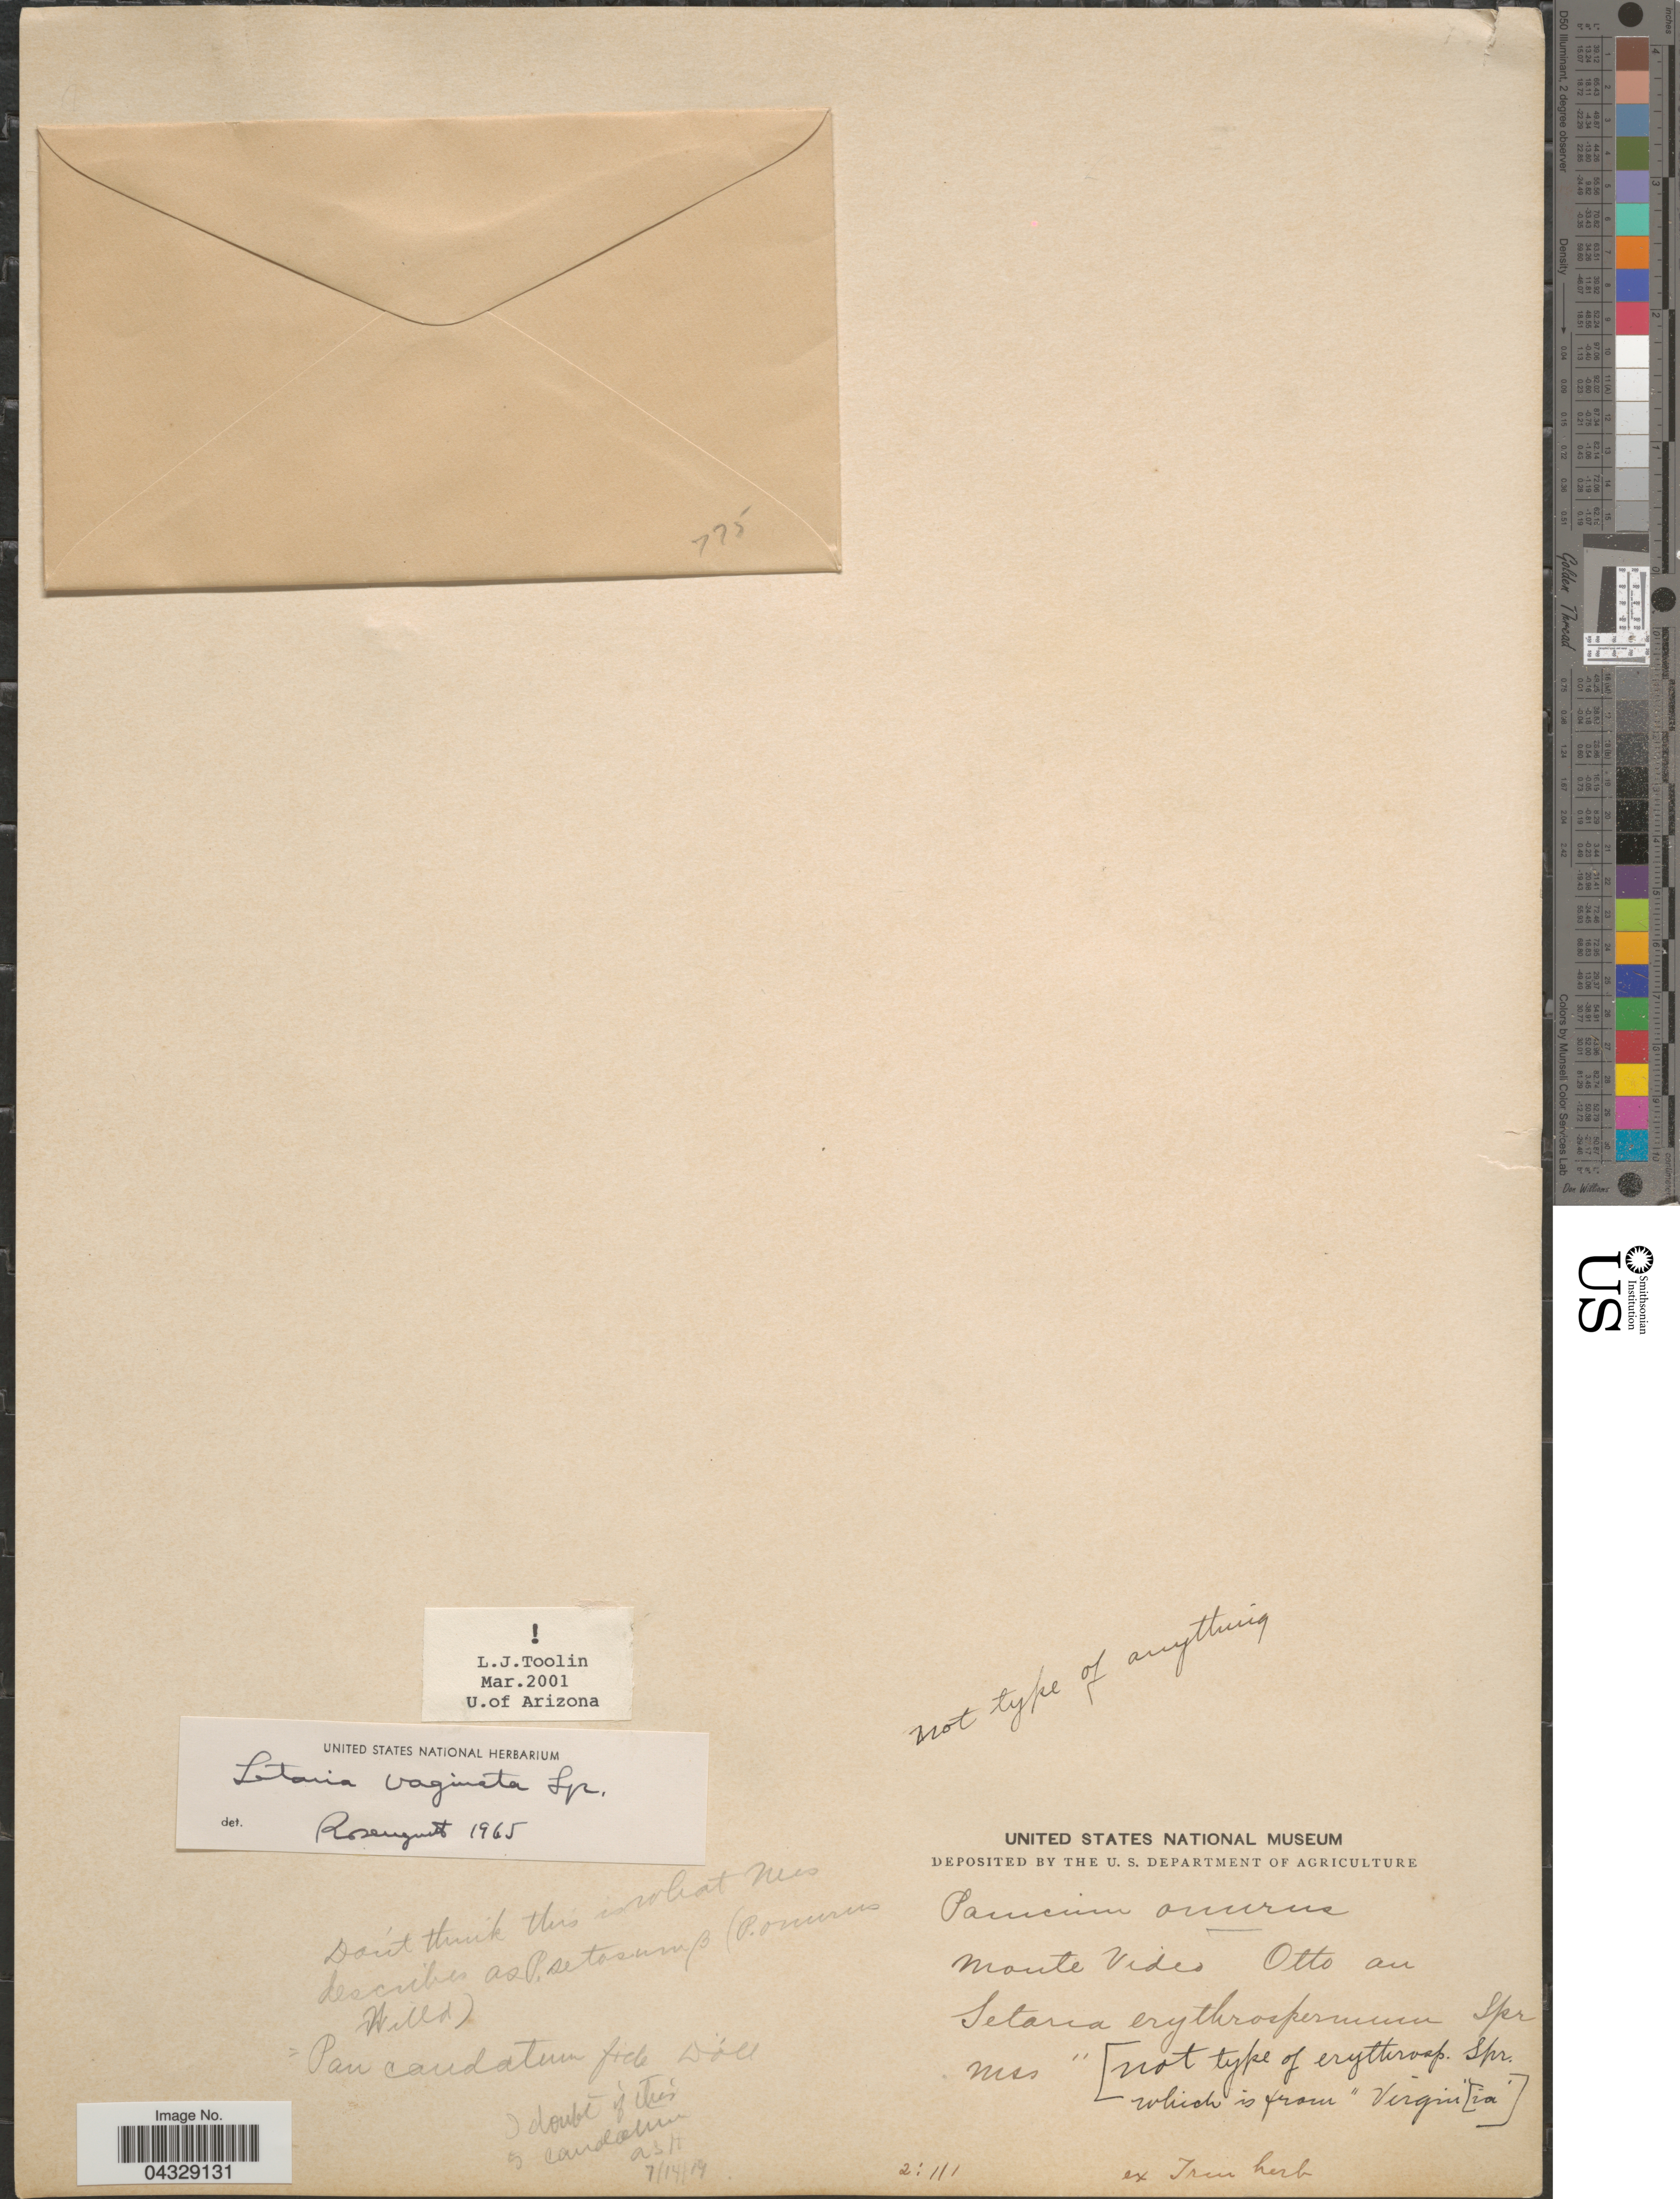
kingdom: Plantae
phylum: Tracheophyta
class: Liliopsida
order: Poales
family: Poaceae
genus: Setaria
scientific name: Setaria vaginata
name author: Spreng.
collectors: Otto, --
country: Uruguay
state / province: Montevideo